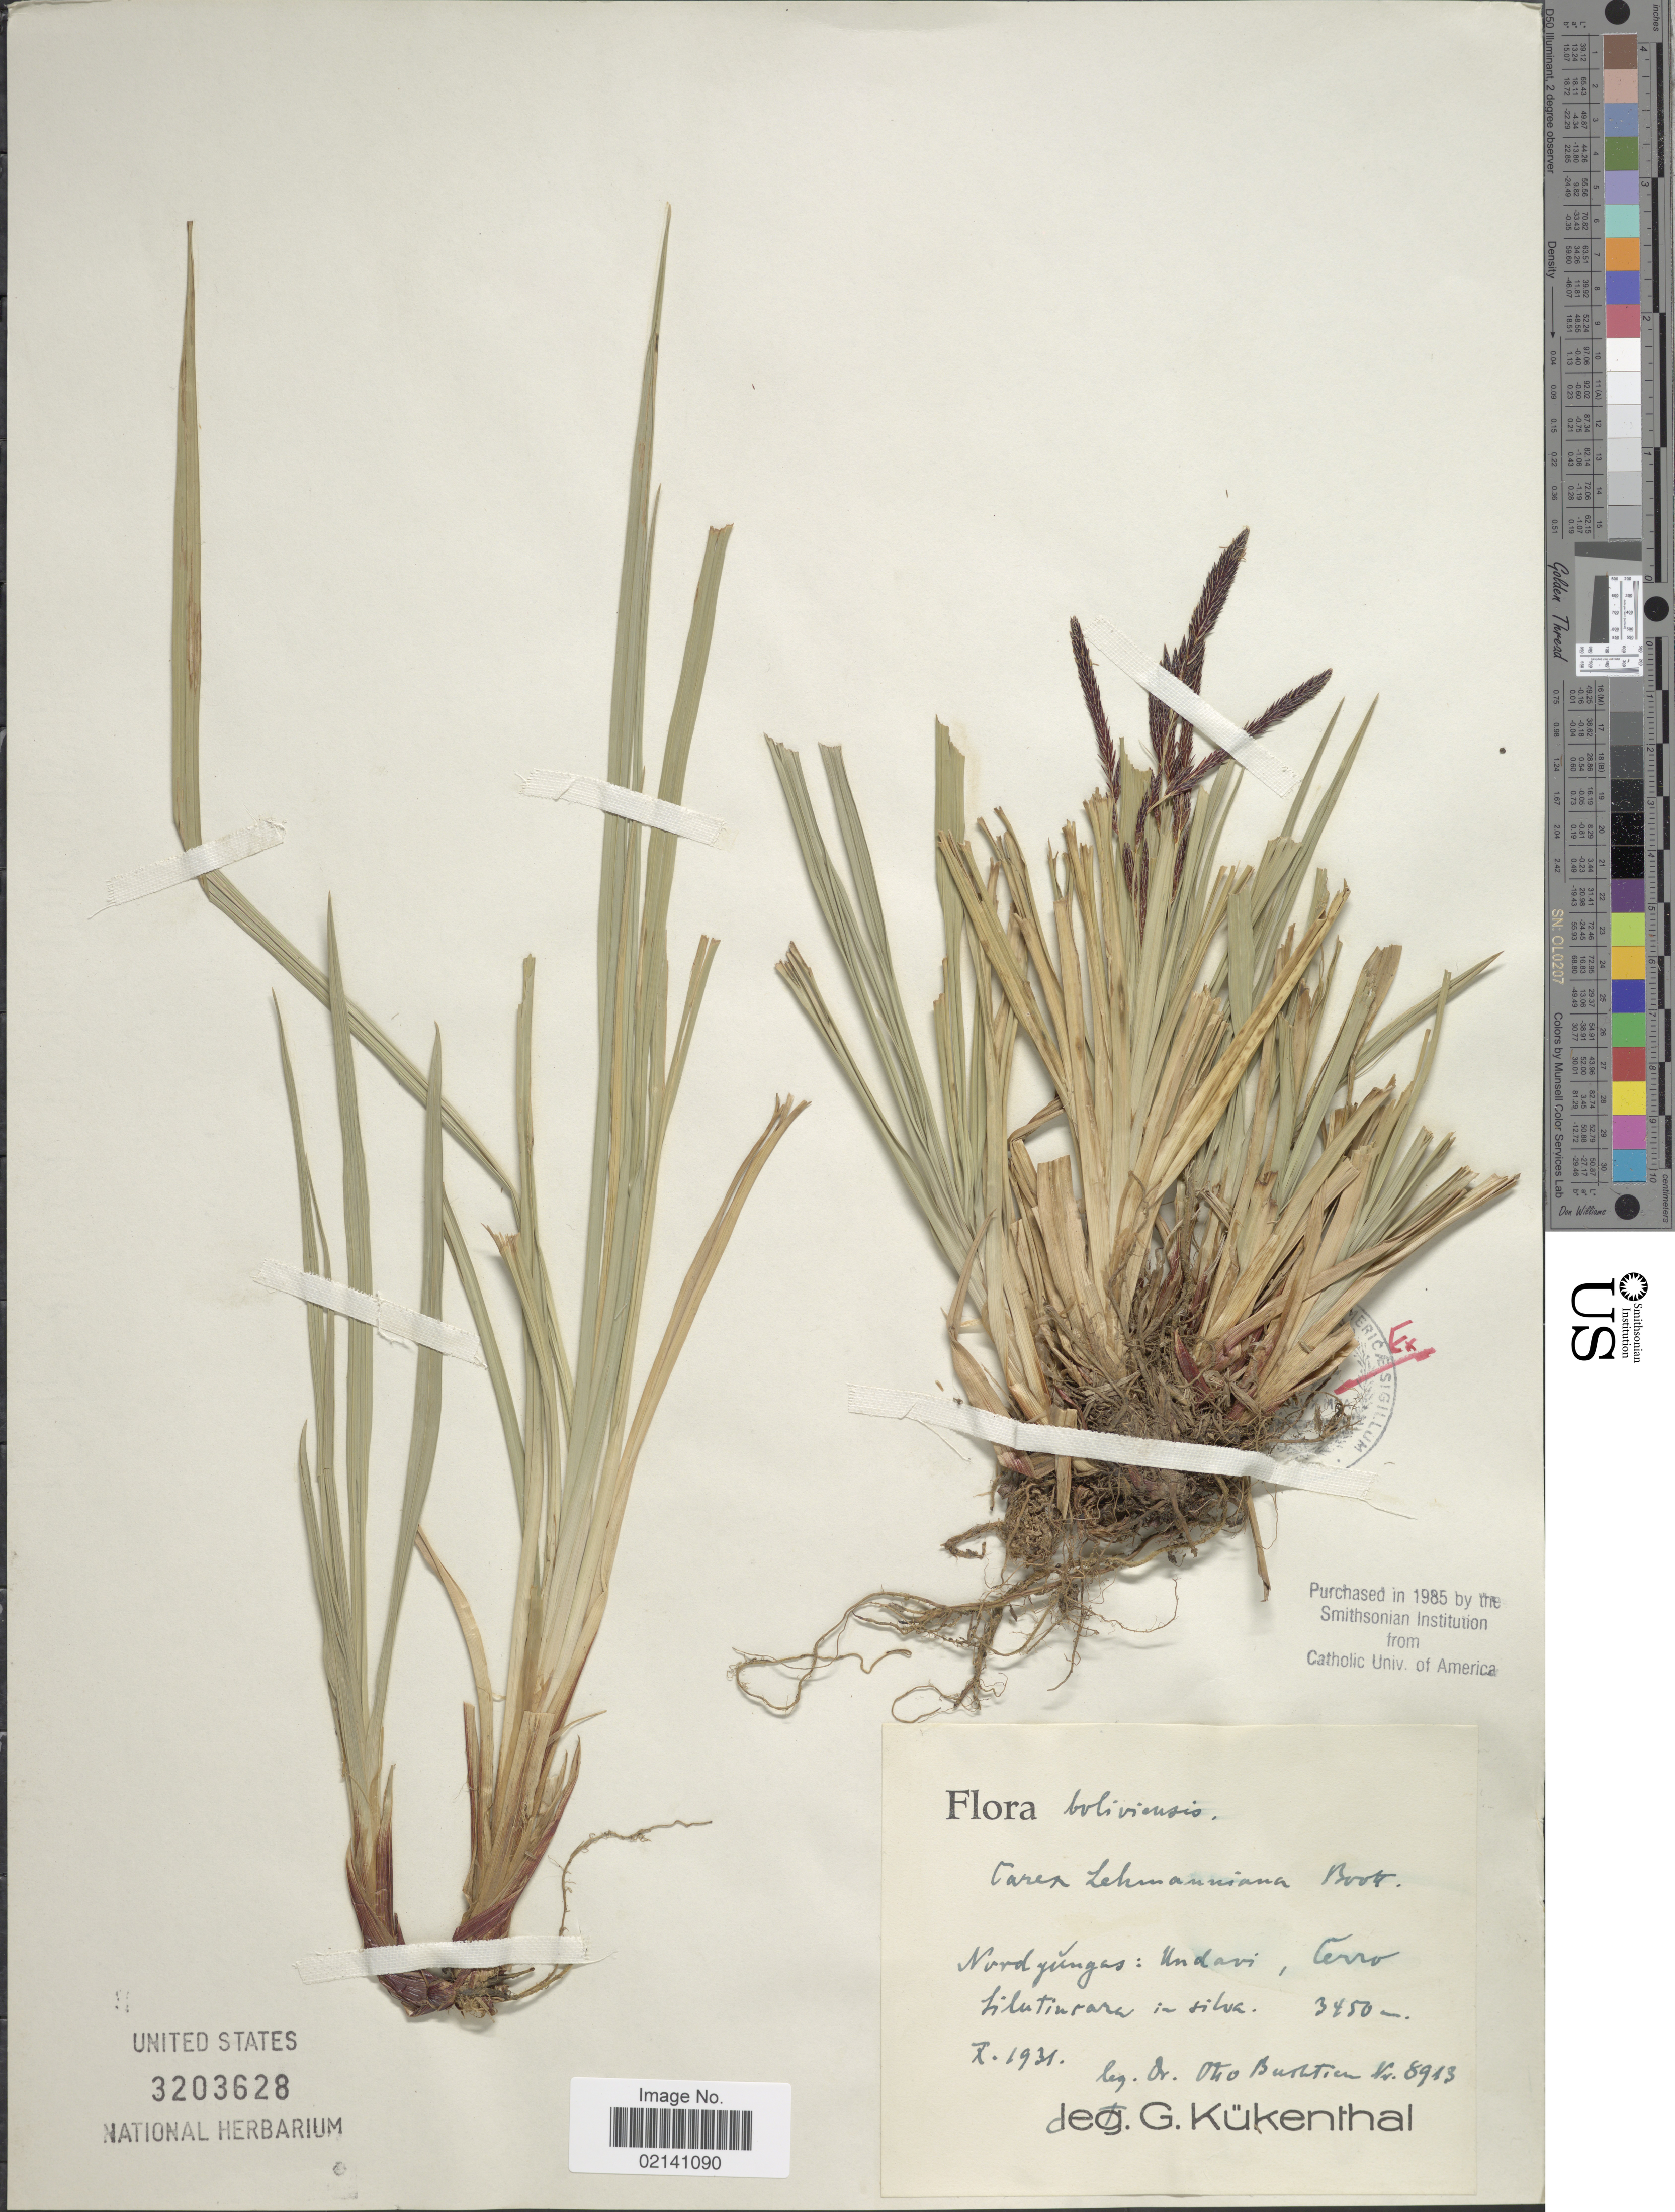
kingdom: Plantae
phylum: Tracheophyta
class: Liliopsida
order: Poales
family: Cyperaceae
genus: Carex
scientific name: Carex lemanniana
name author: Boott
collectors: O. Buchtien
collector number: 8913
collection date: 1931-10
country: Bolivia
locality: Nordyungas: Undavi, Lilutiurare in silva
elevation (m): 3450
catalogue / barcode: US 3203628